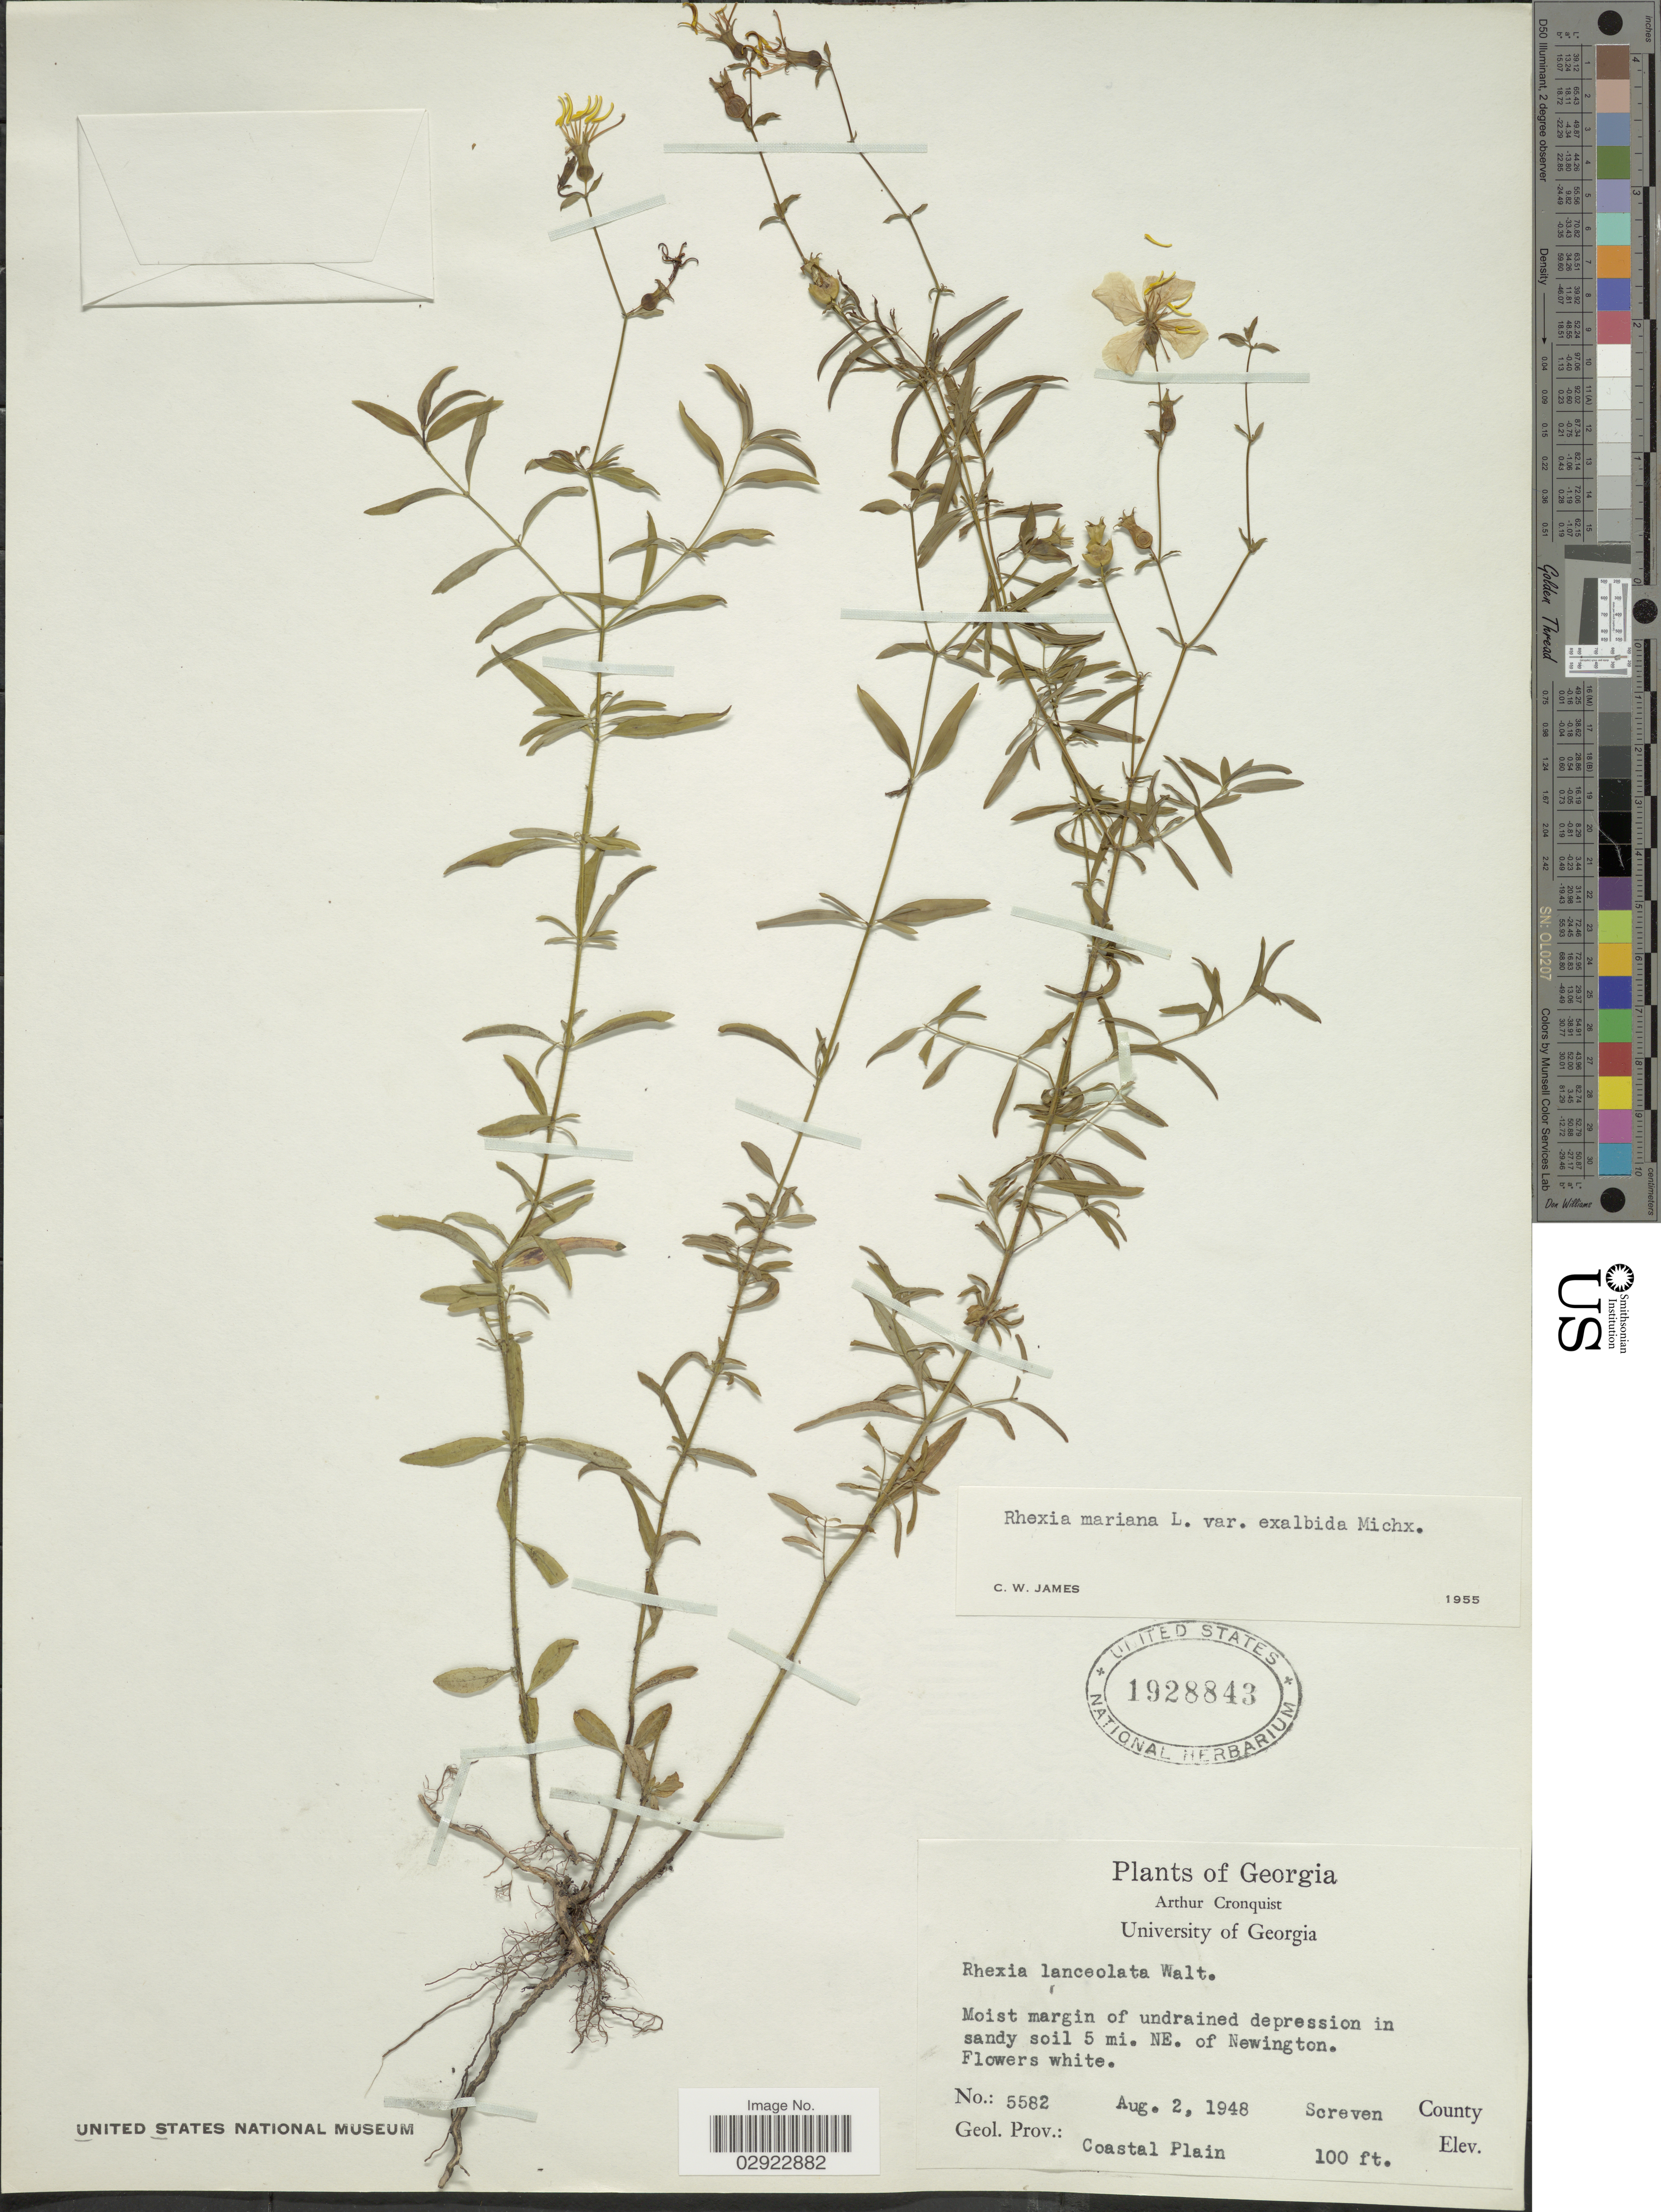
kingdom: Plantae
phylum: Tracheophyta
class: Magnoliopsida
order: Myrtales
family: Melastomataceae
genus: Rhexia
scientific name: Rhexia mariana var. exalbida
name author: Michx.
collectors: A. J. Cronquist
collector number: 5582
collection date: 1948-08-02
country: United States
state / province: Georgia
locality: Moist margin of undrained depression in sandy soil 5 mi. NE. of Newington. Geol. Prov.: Coastal Plain. Screven County.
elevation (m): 30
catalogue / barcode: US 1928843